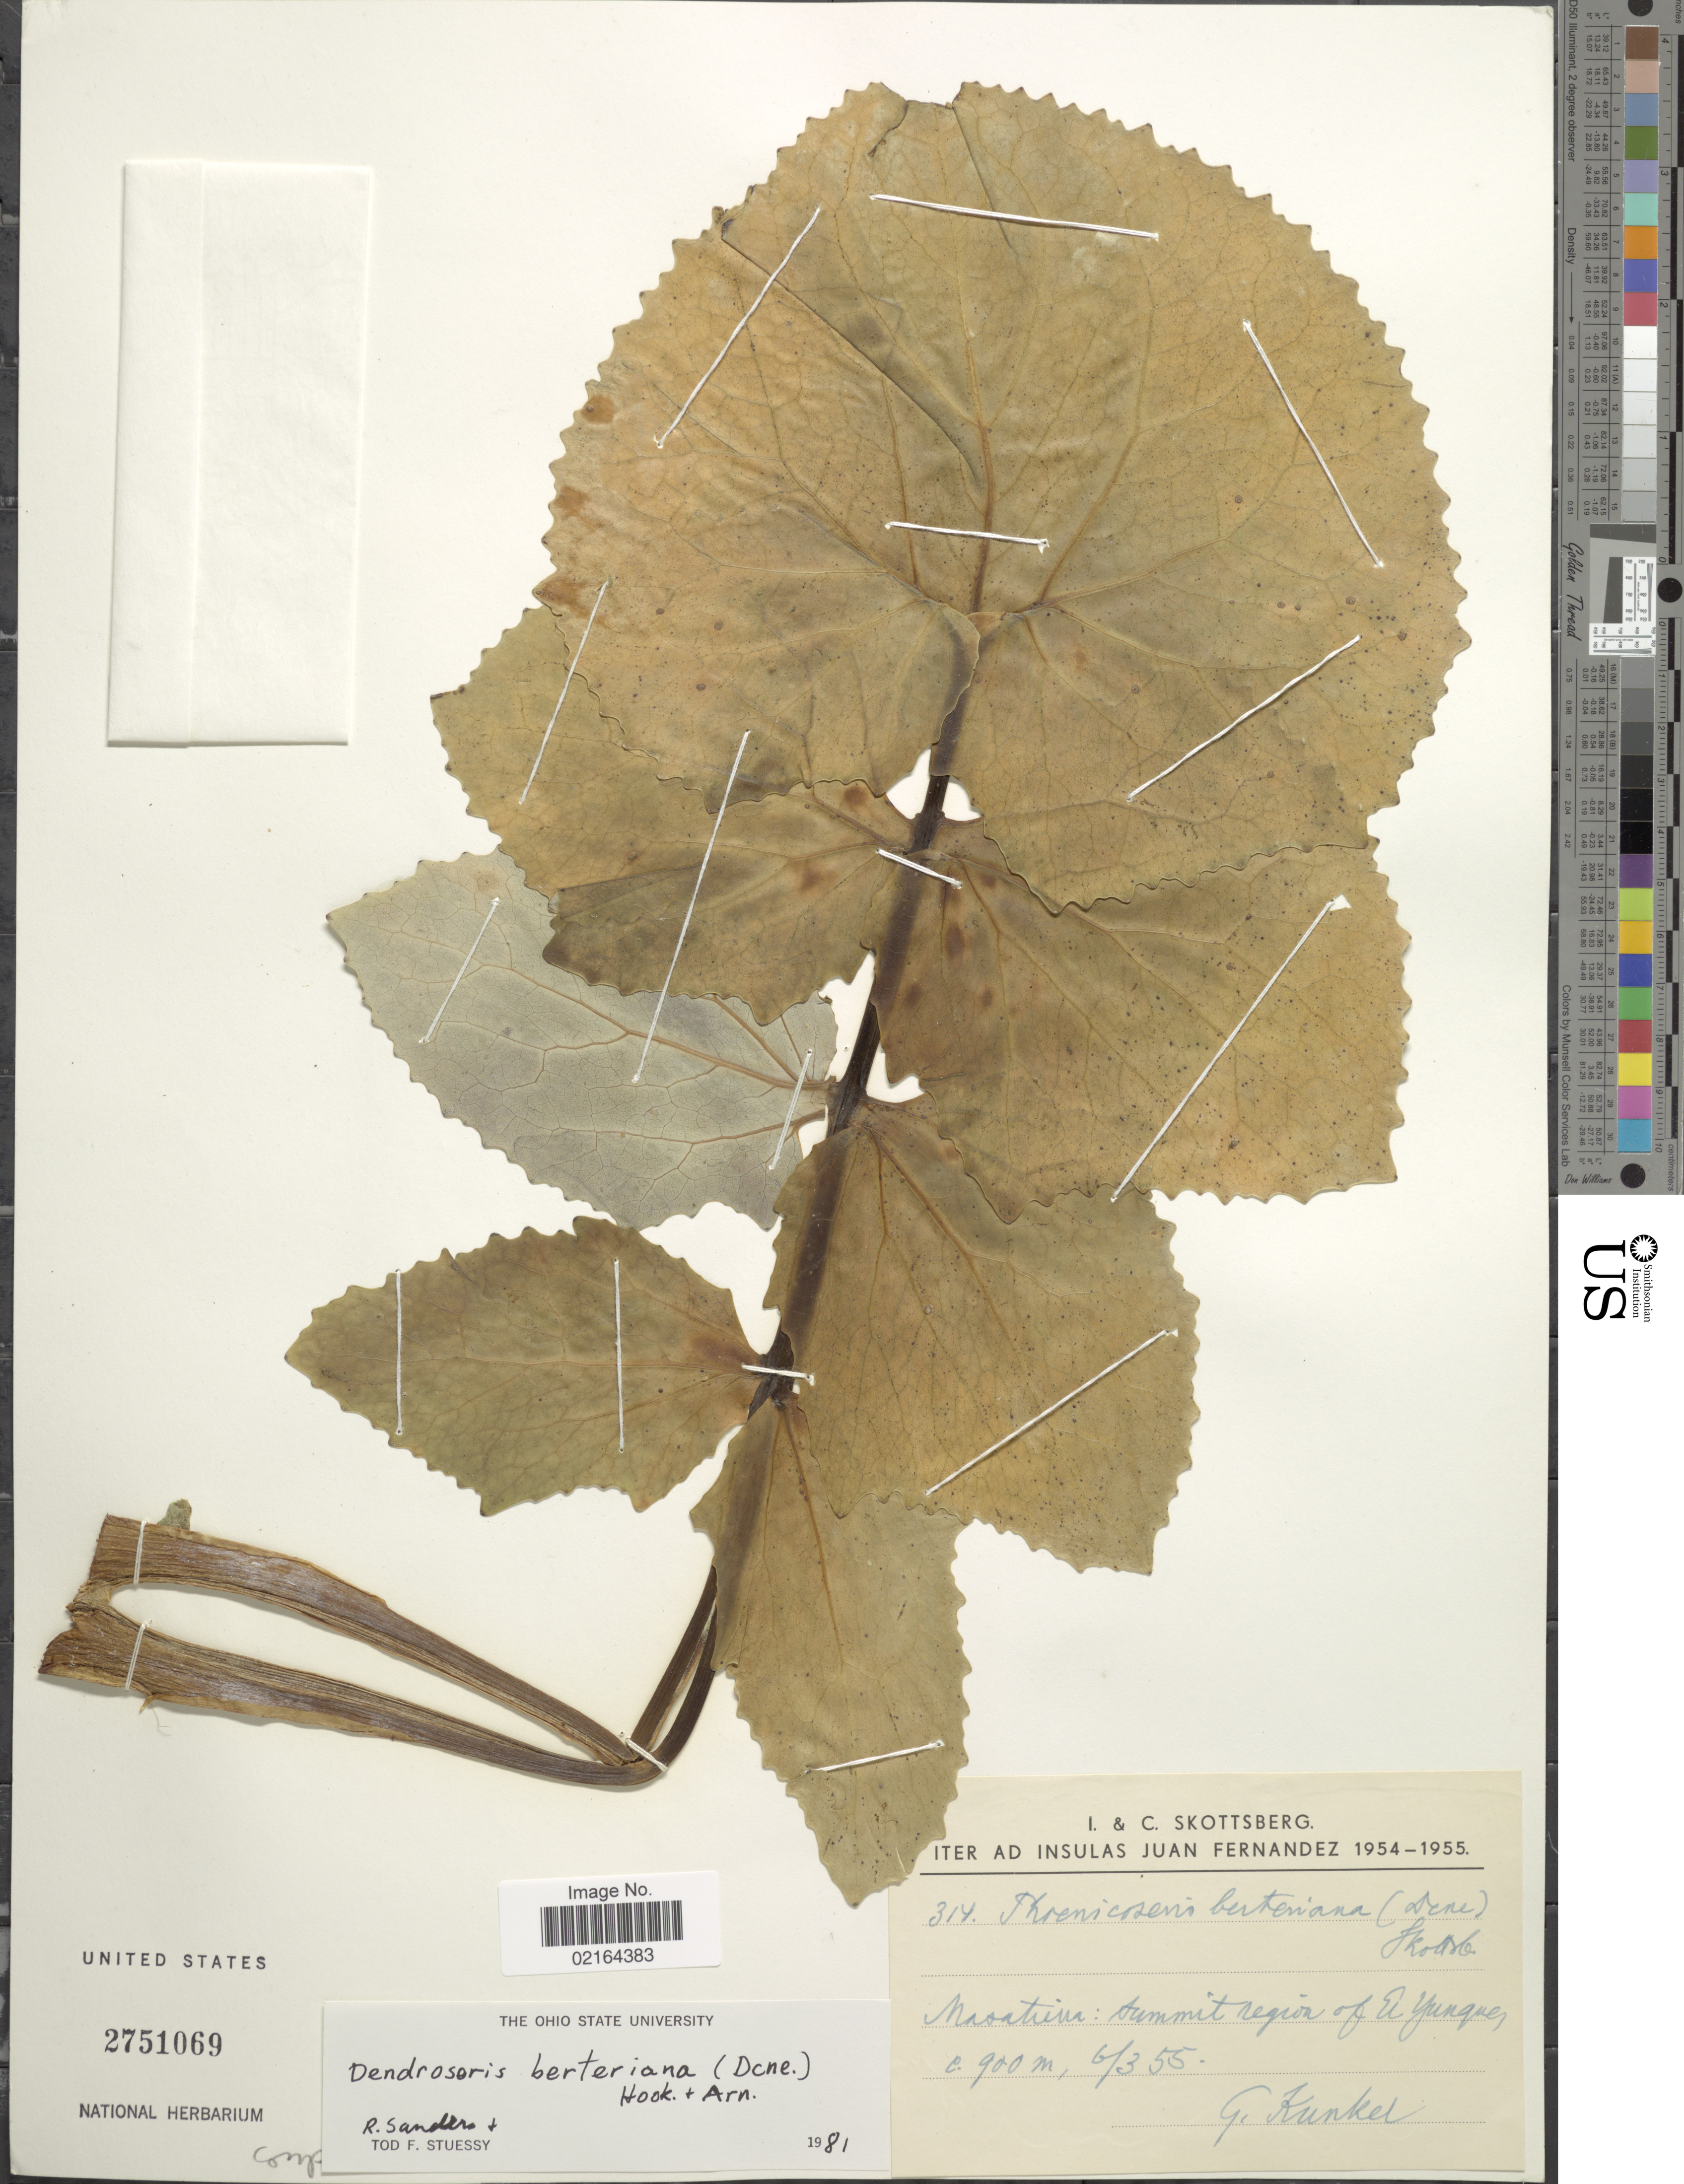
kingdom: Plantae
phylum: Tracheophyta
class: Magnoliopsida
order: Asterales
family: Asteraceae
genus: Sonchus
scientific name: Sonchus berteroanus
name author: (Decne.) S.C. Kim & Mejías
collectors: G. Kunkel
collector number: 314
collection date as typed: Transcribed d/m/y: 6/3/55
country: Chile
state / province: Valparaíso (V)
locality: Iter ad Insulas Juan Fernandez, Masatierra, summit region of El Yungas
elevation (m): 900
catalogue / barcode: US 2751069